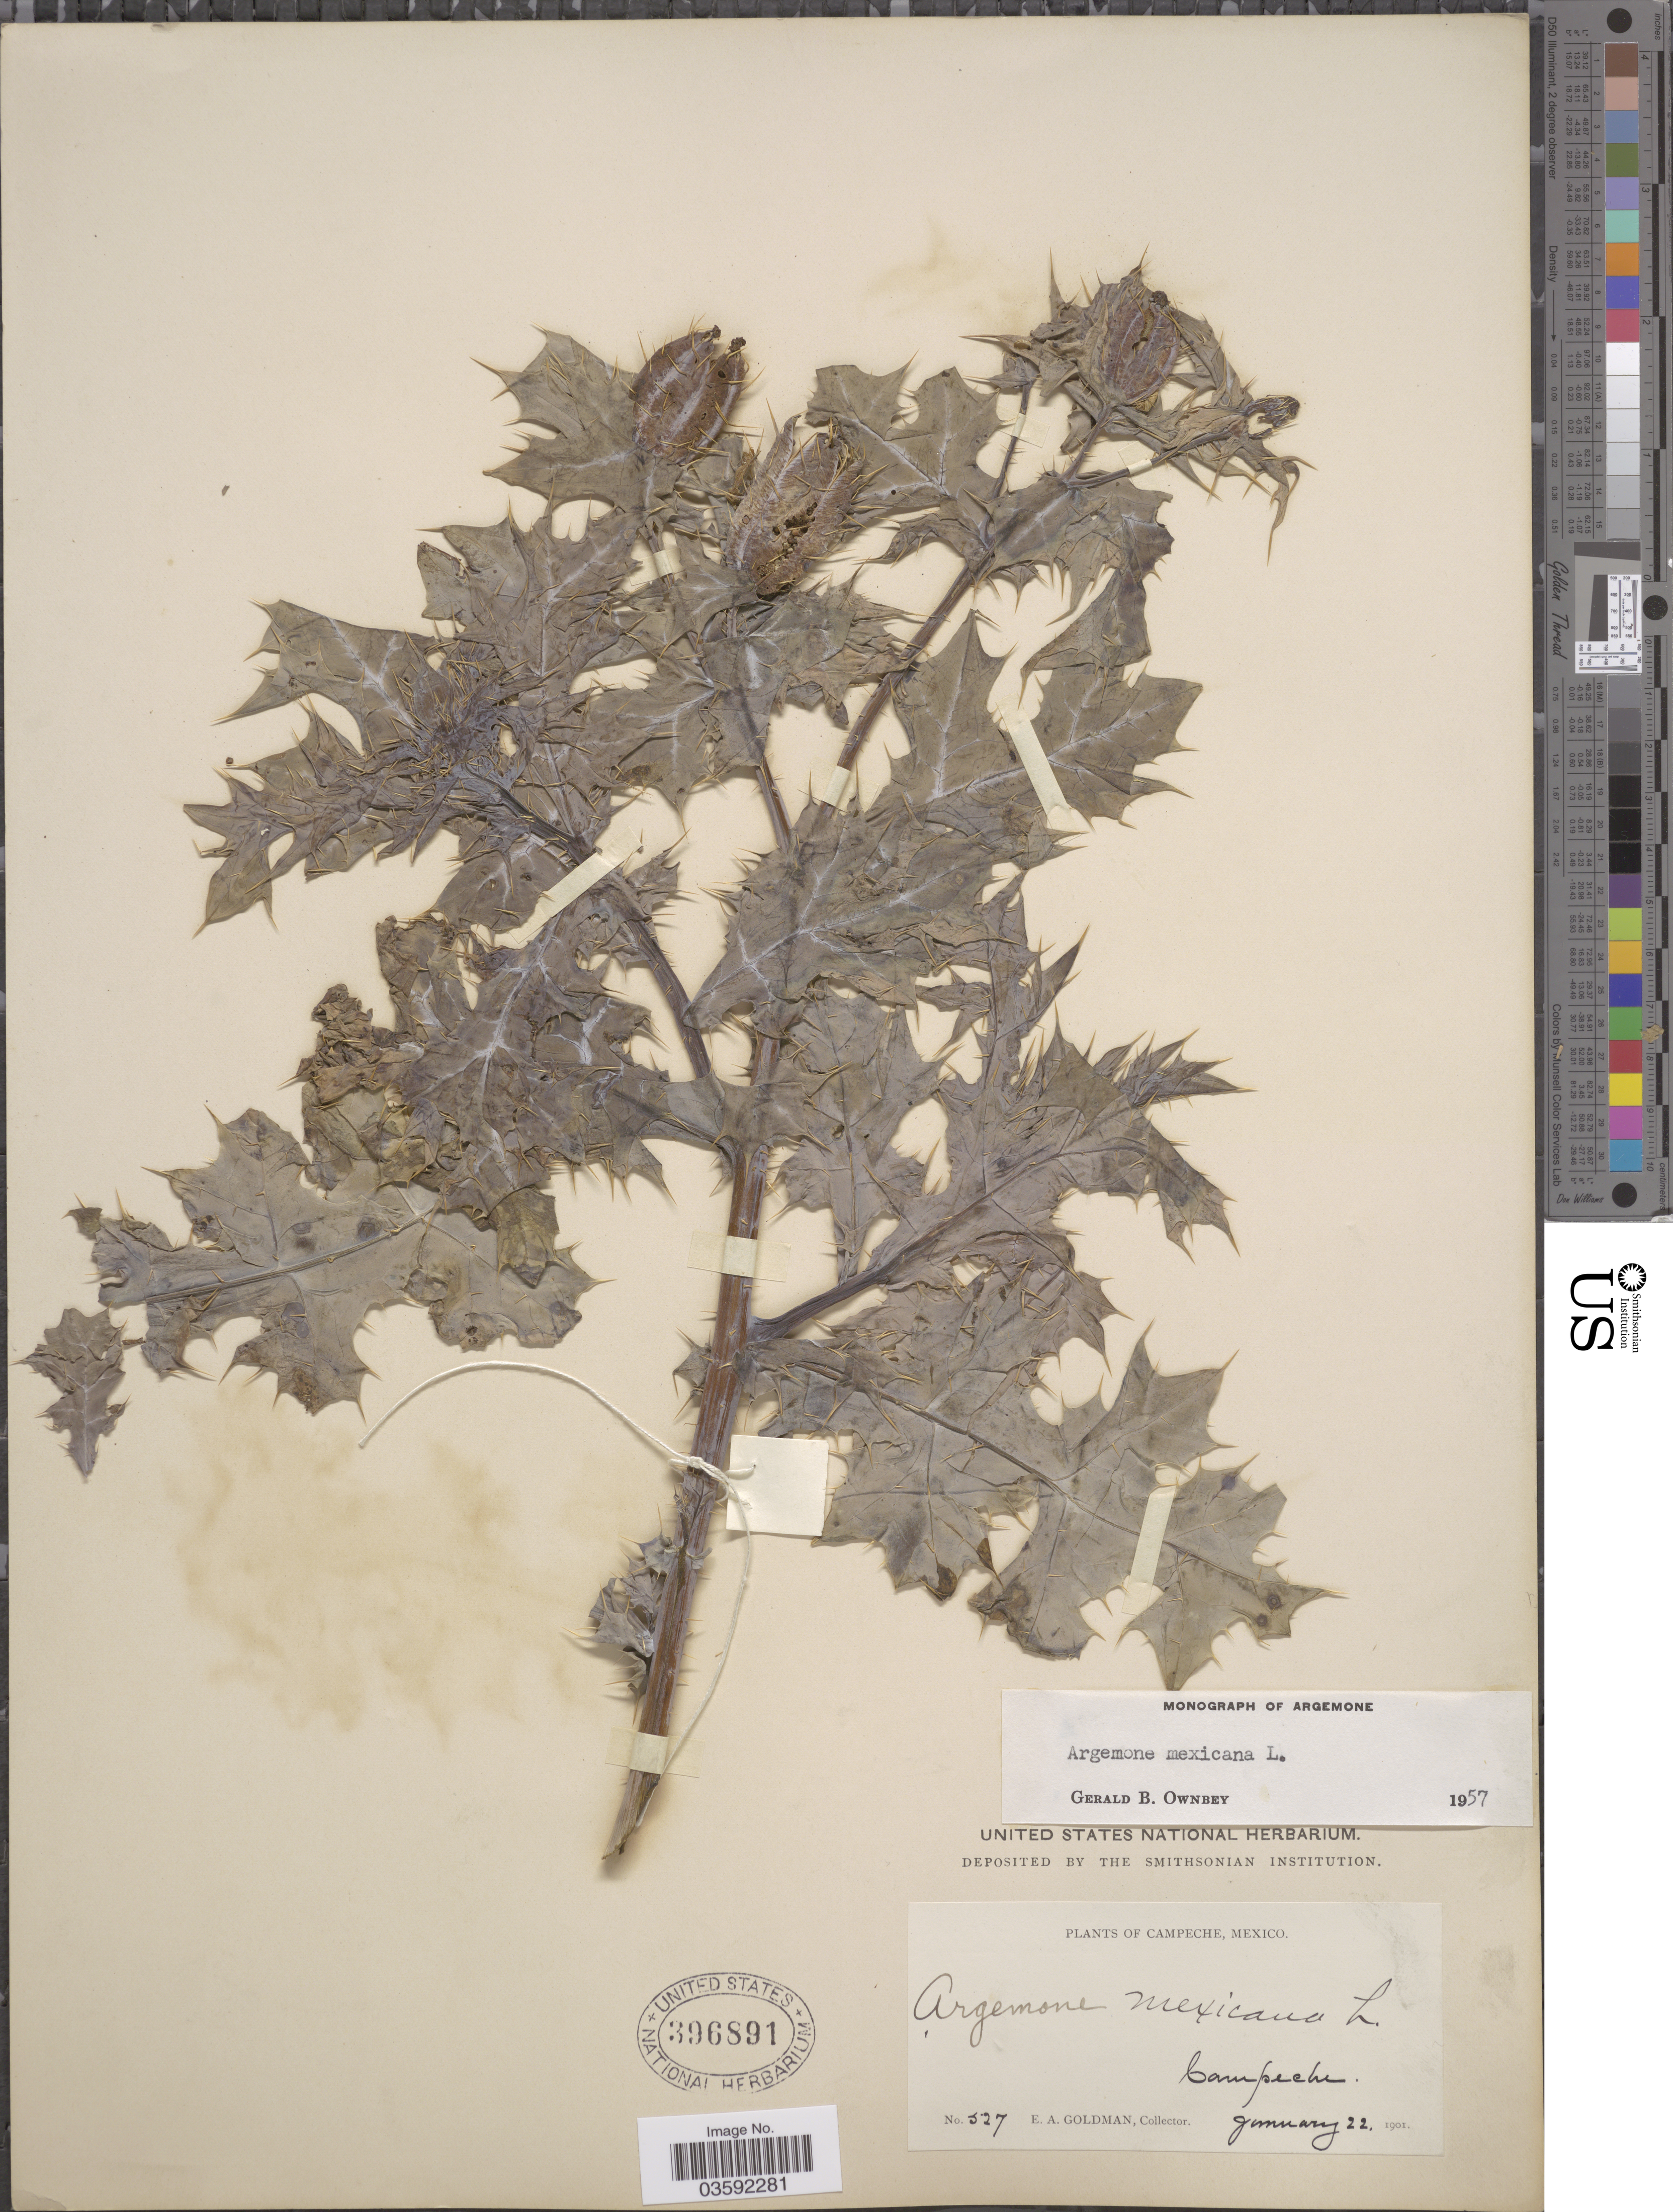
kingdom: Plantae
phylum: Tracheophyta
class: Magnoliopsida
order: Ranunculales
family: Papaveraceae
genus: Argemone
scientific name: Argemone mexicana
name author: L.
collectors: E. A. Goldman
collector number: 527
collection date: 1901-01-22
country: Mexico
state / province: Campeche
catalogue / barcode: US 396891